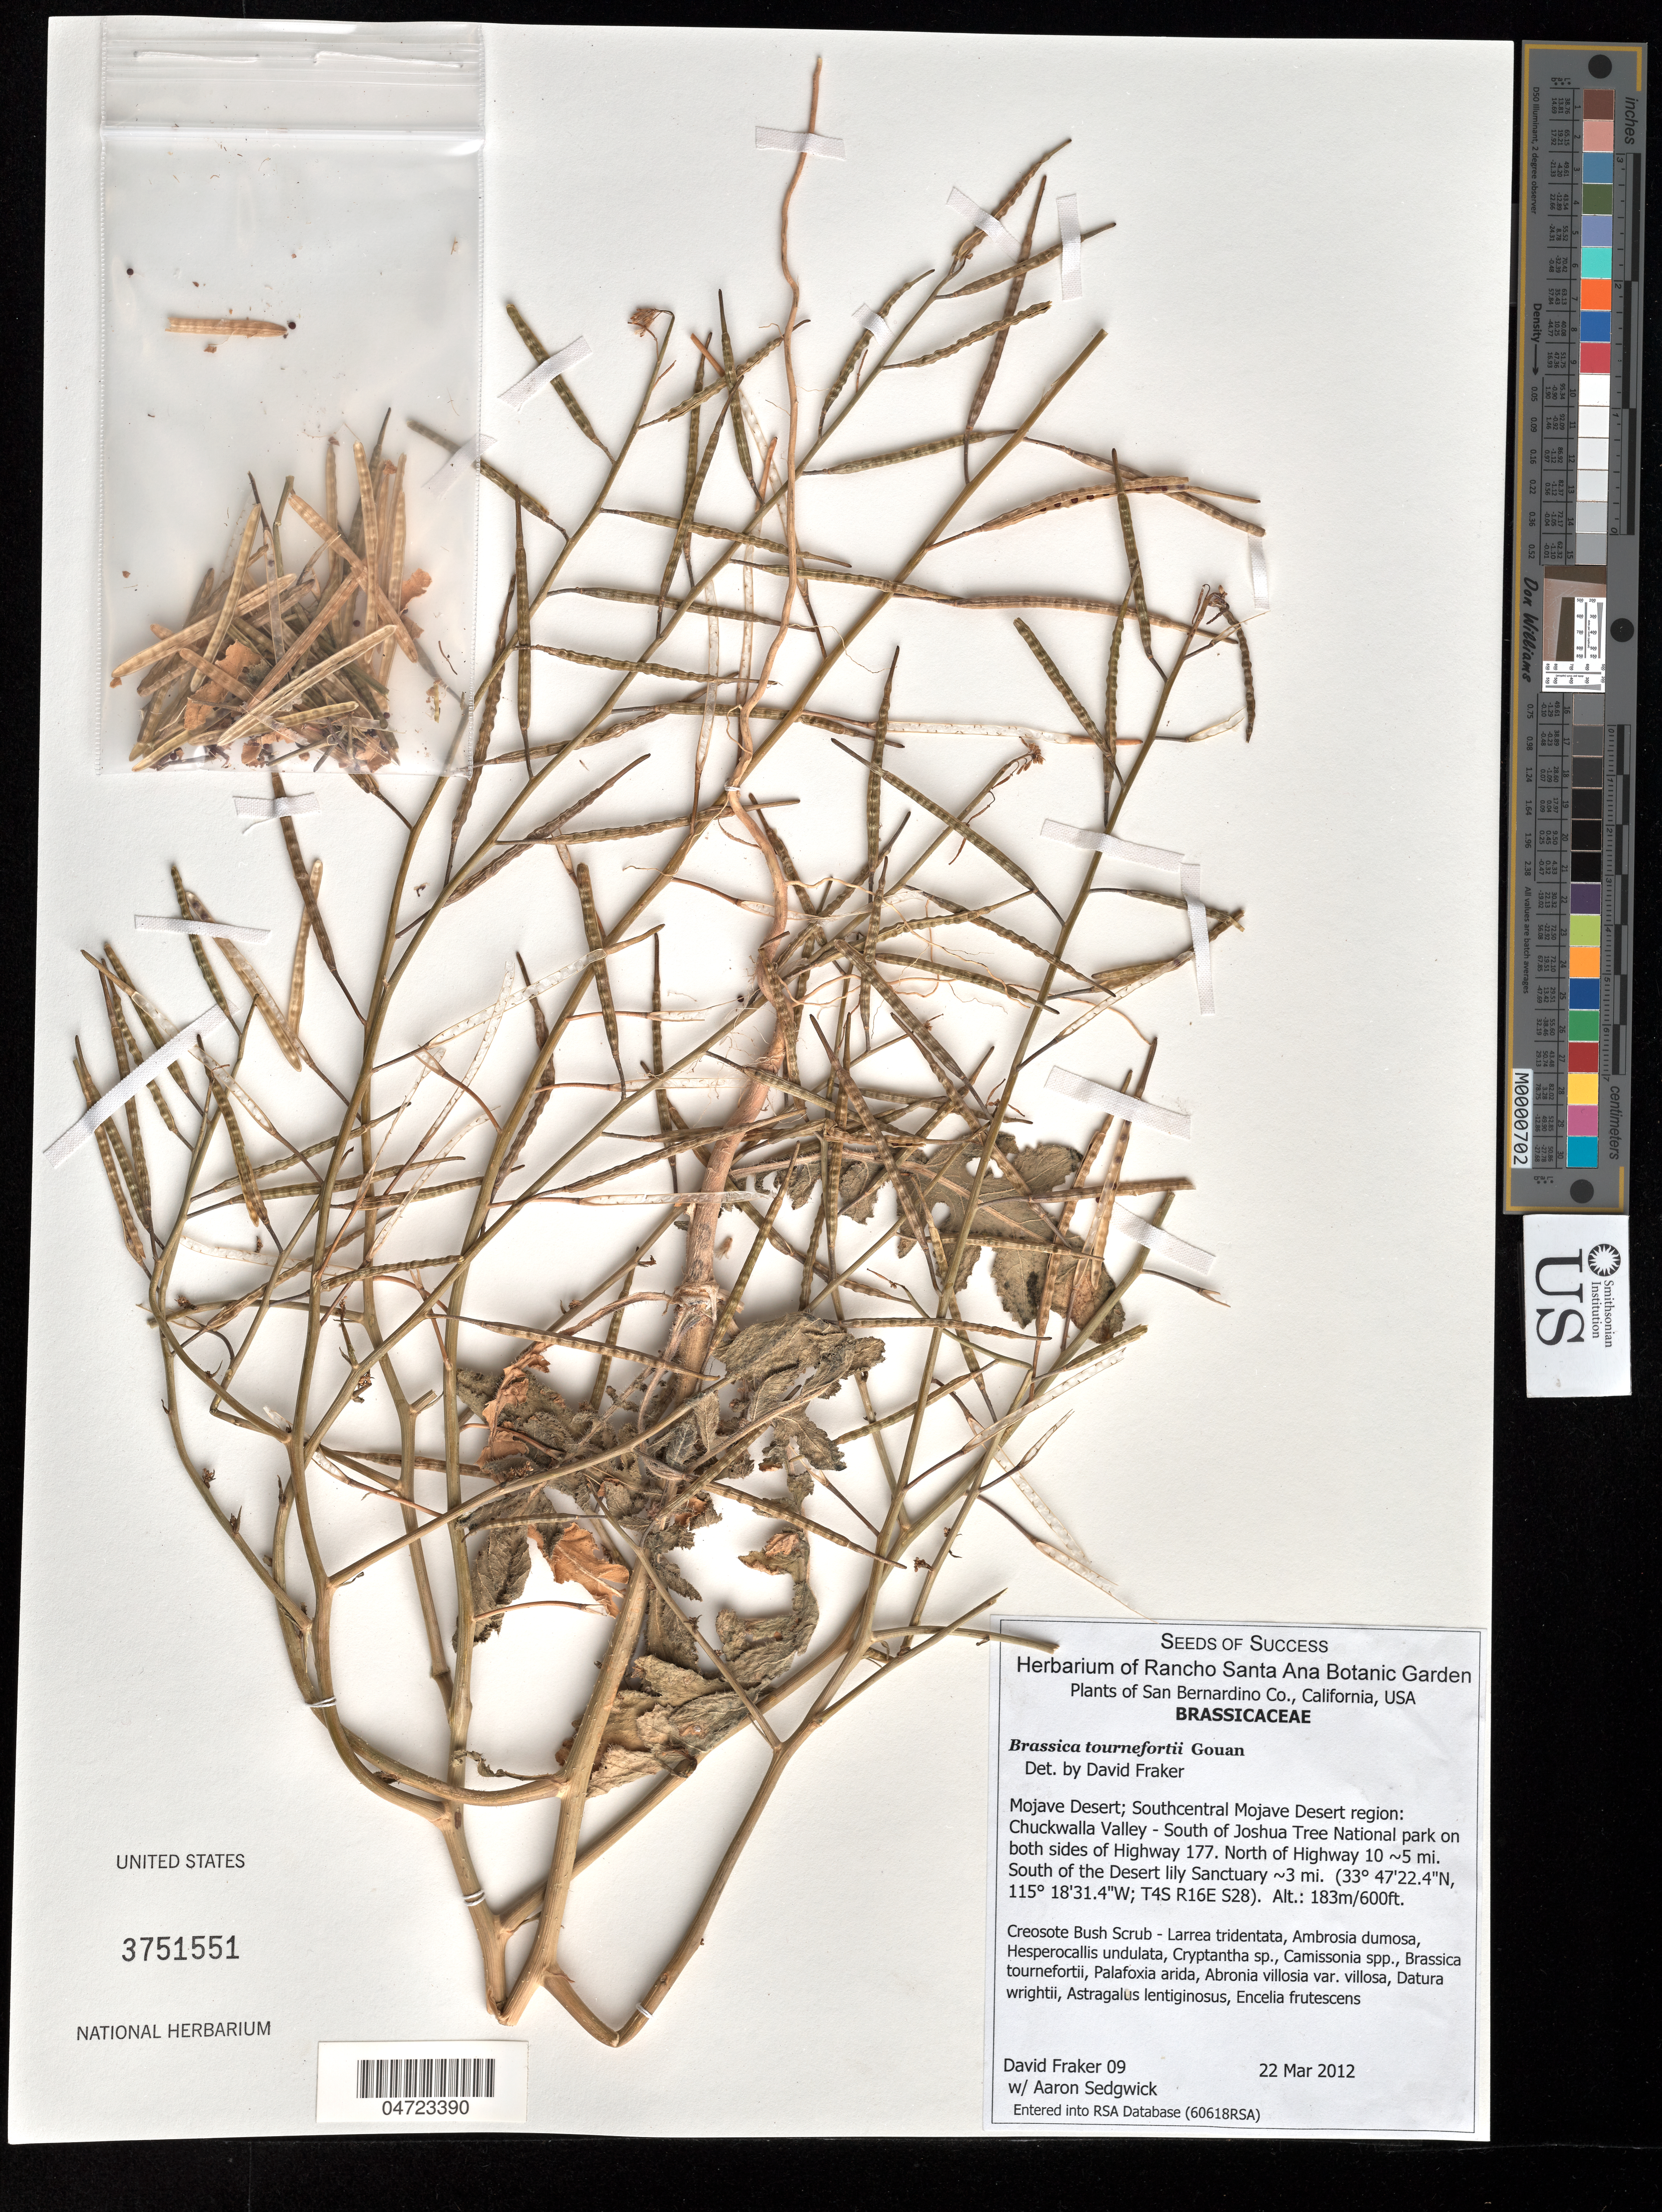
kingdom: Plantae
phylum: Tracheophyta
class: Magnoliopsida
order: Brassicales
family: Brassicaceae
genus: Brassica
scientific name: Brassica tournefortii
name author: Gouan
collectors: D. Fraker & A. Sedgwick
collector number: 09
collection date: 2012-03-22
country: United States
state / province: California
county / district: San Bernardino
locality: San Bernardino Co. Mojave Desert; Southcentral Mojave Desert region: Chuckwalla Valley - South of Joshua Tree National park on both sides of Highway 177. North of Highway 10 ~5 mi. South of the Desert lily Sanctuary ~3 mi. (T4S R16E S28).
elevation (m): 183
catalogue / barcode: US 3751551